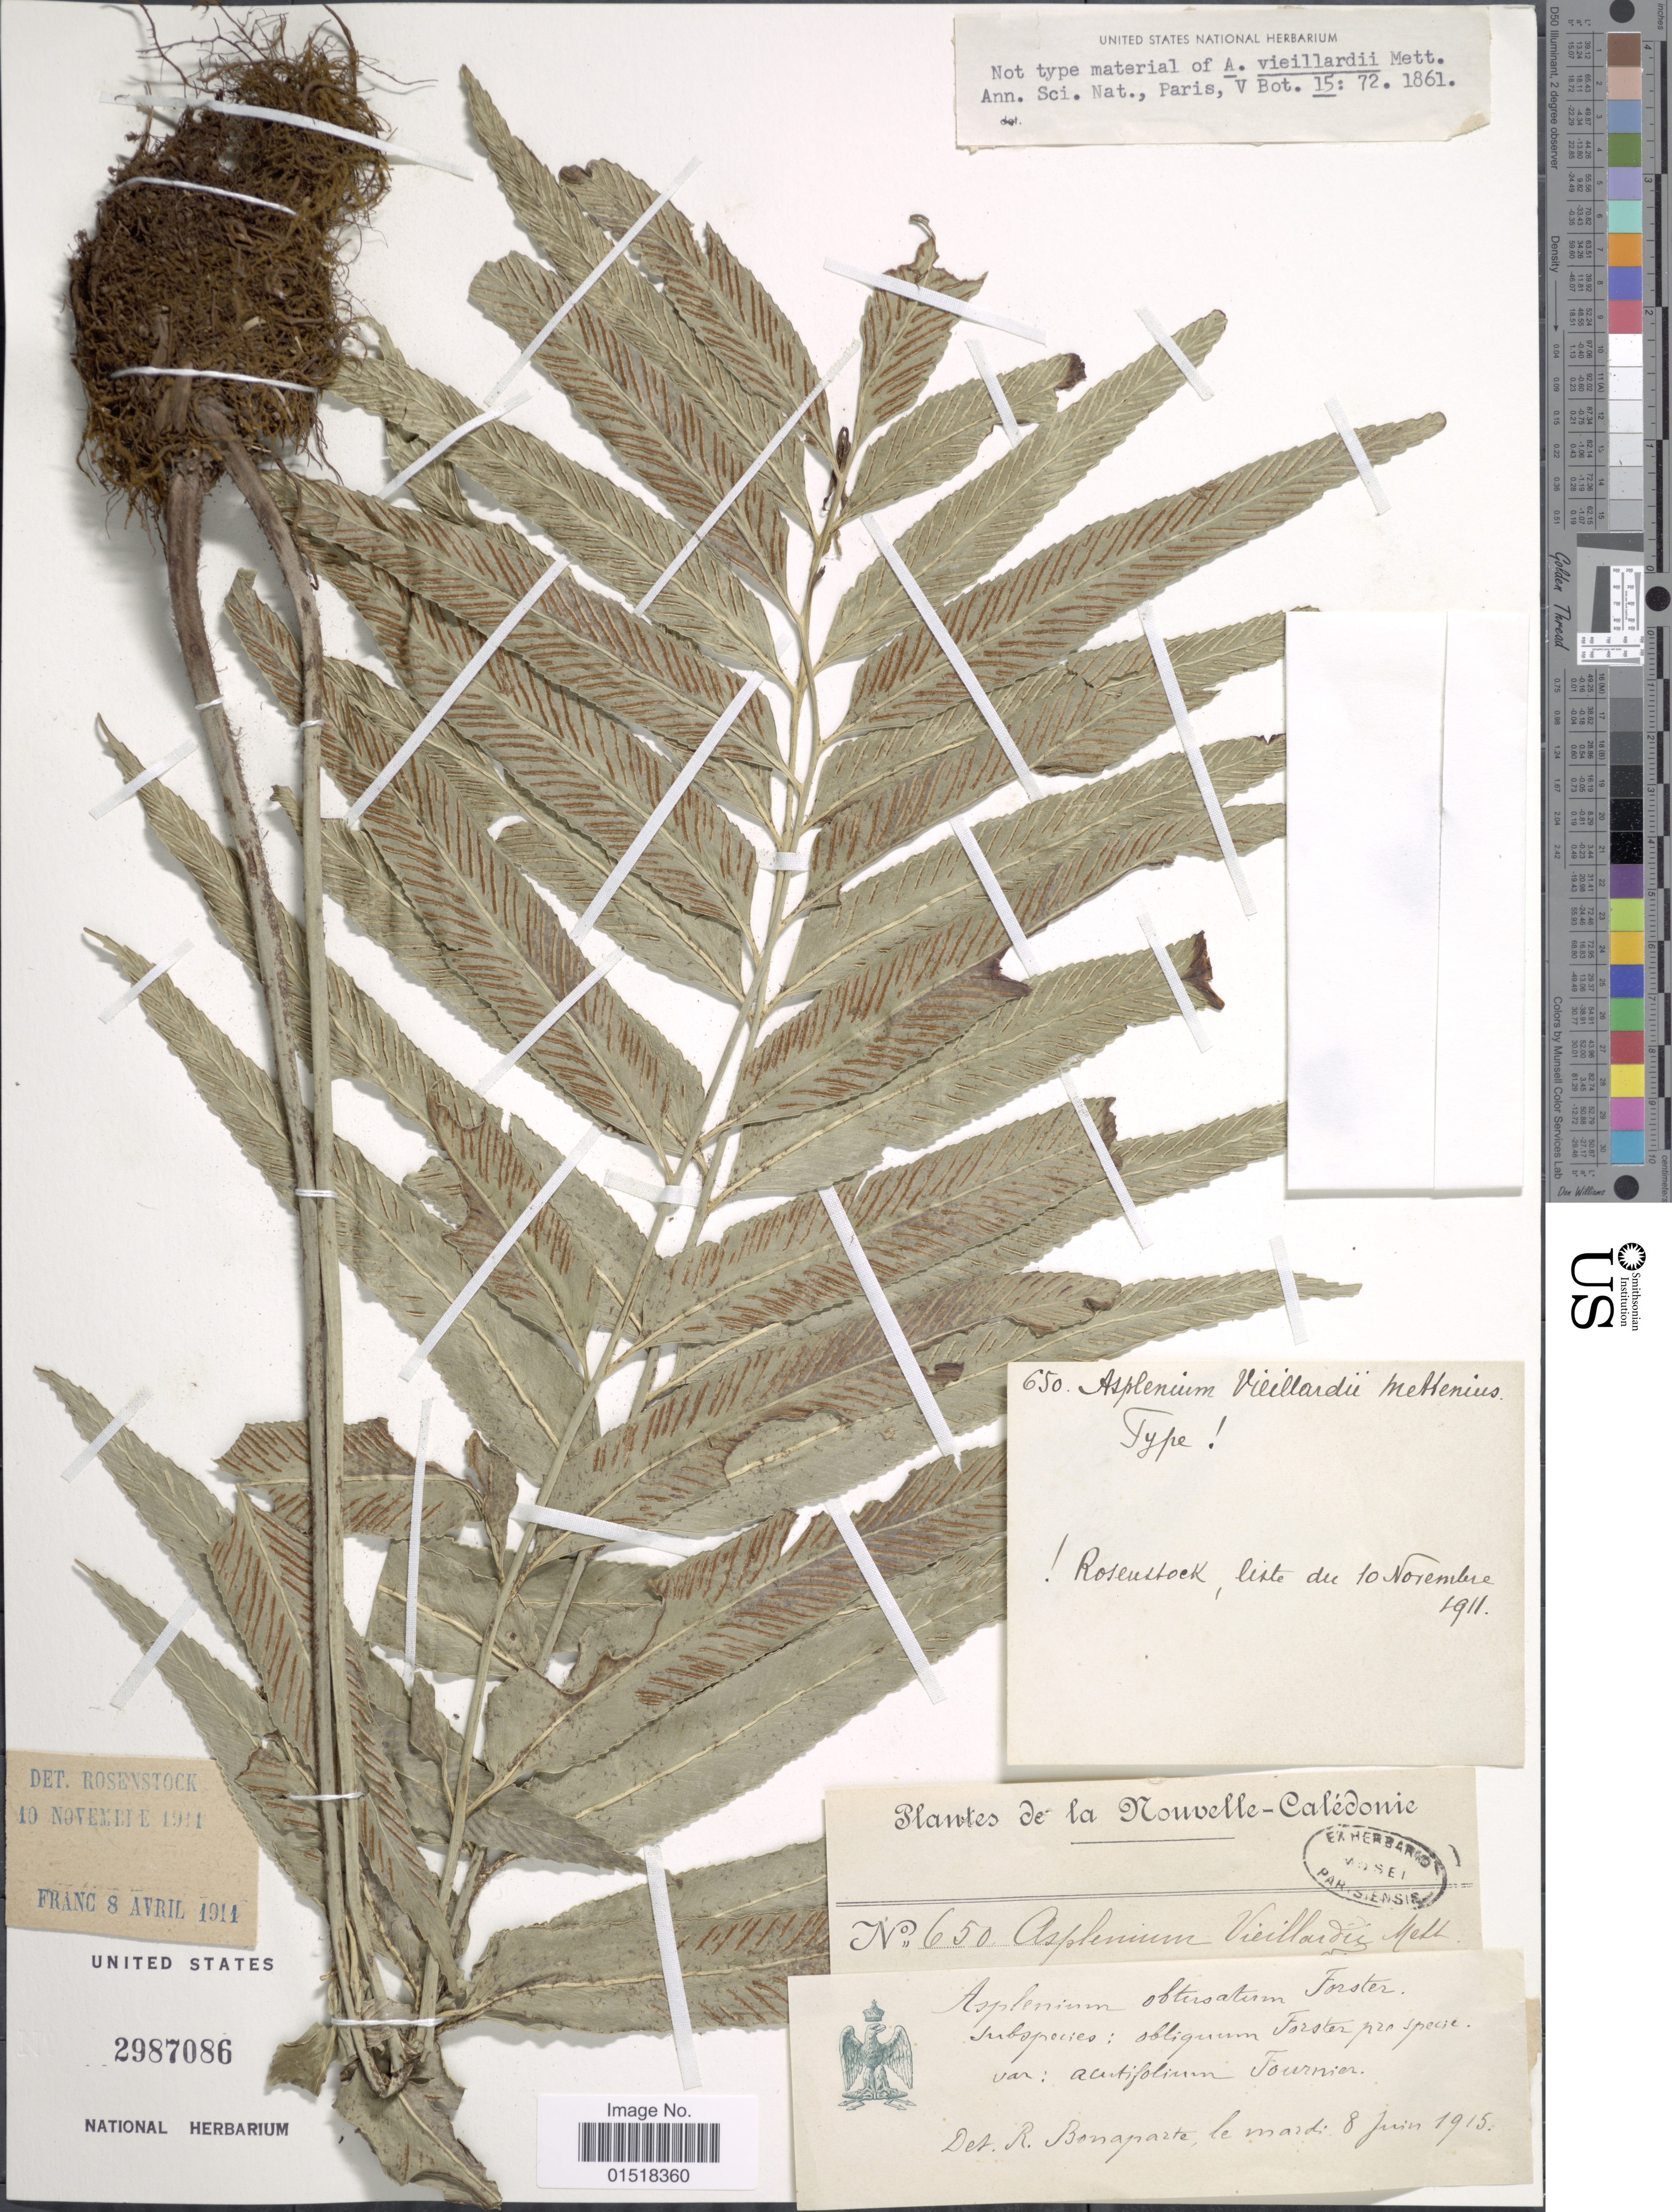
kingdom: Plantae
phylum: Tracheophyta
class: Polypodiopsida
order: Polypodiales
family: Aspleniaceae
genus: Asplenium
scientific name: Asplenium vieillardii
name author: Mett.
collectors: -- Rosenstock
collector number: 650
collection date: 1911-11-10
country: New Caledonia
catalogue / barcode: US 2987086